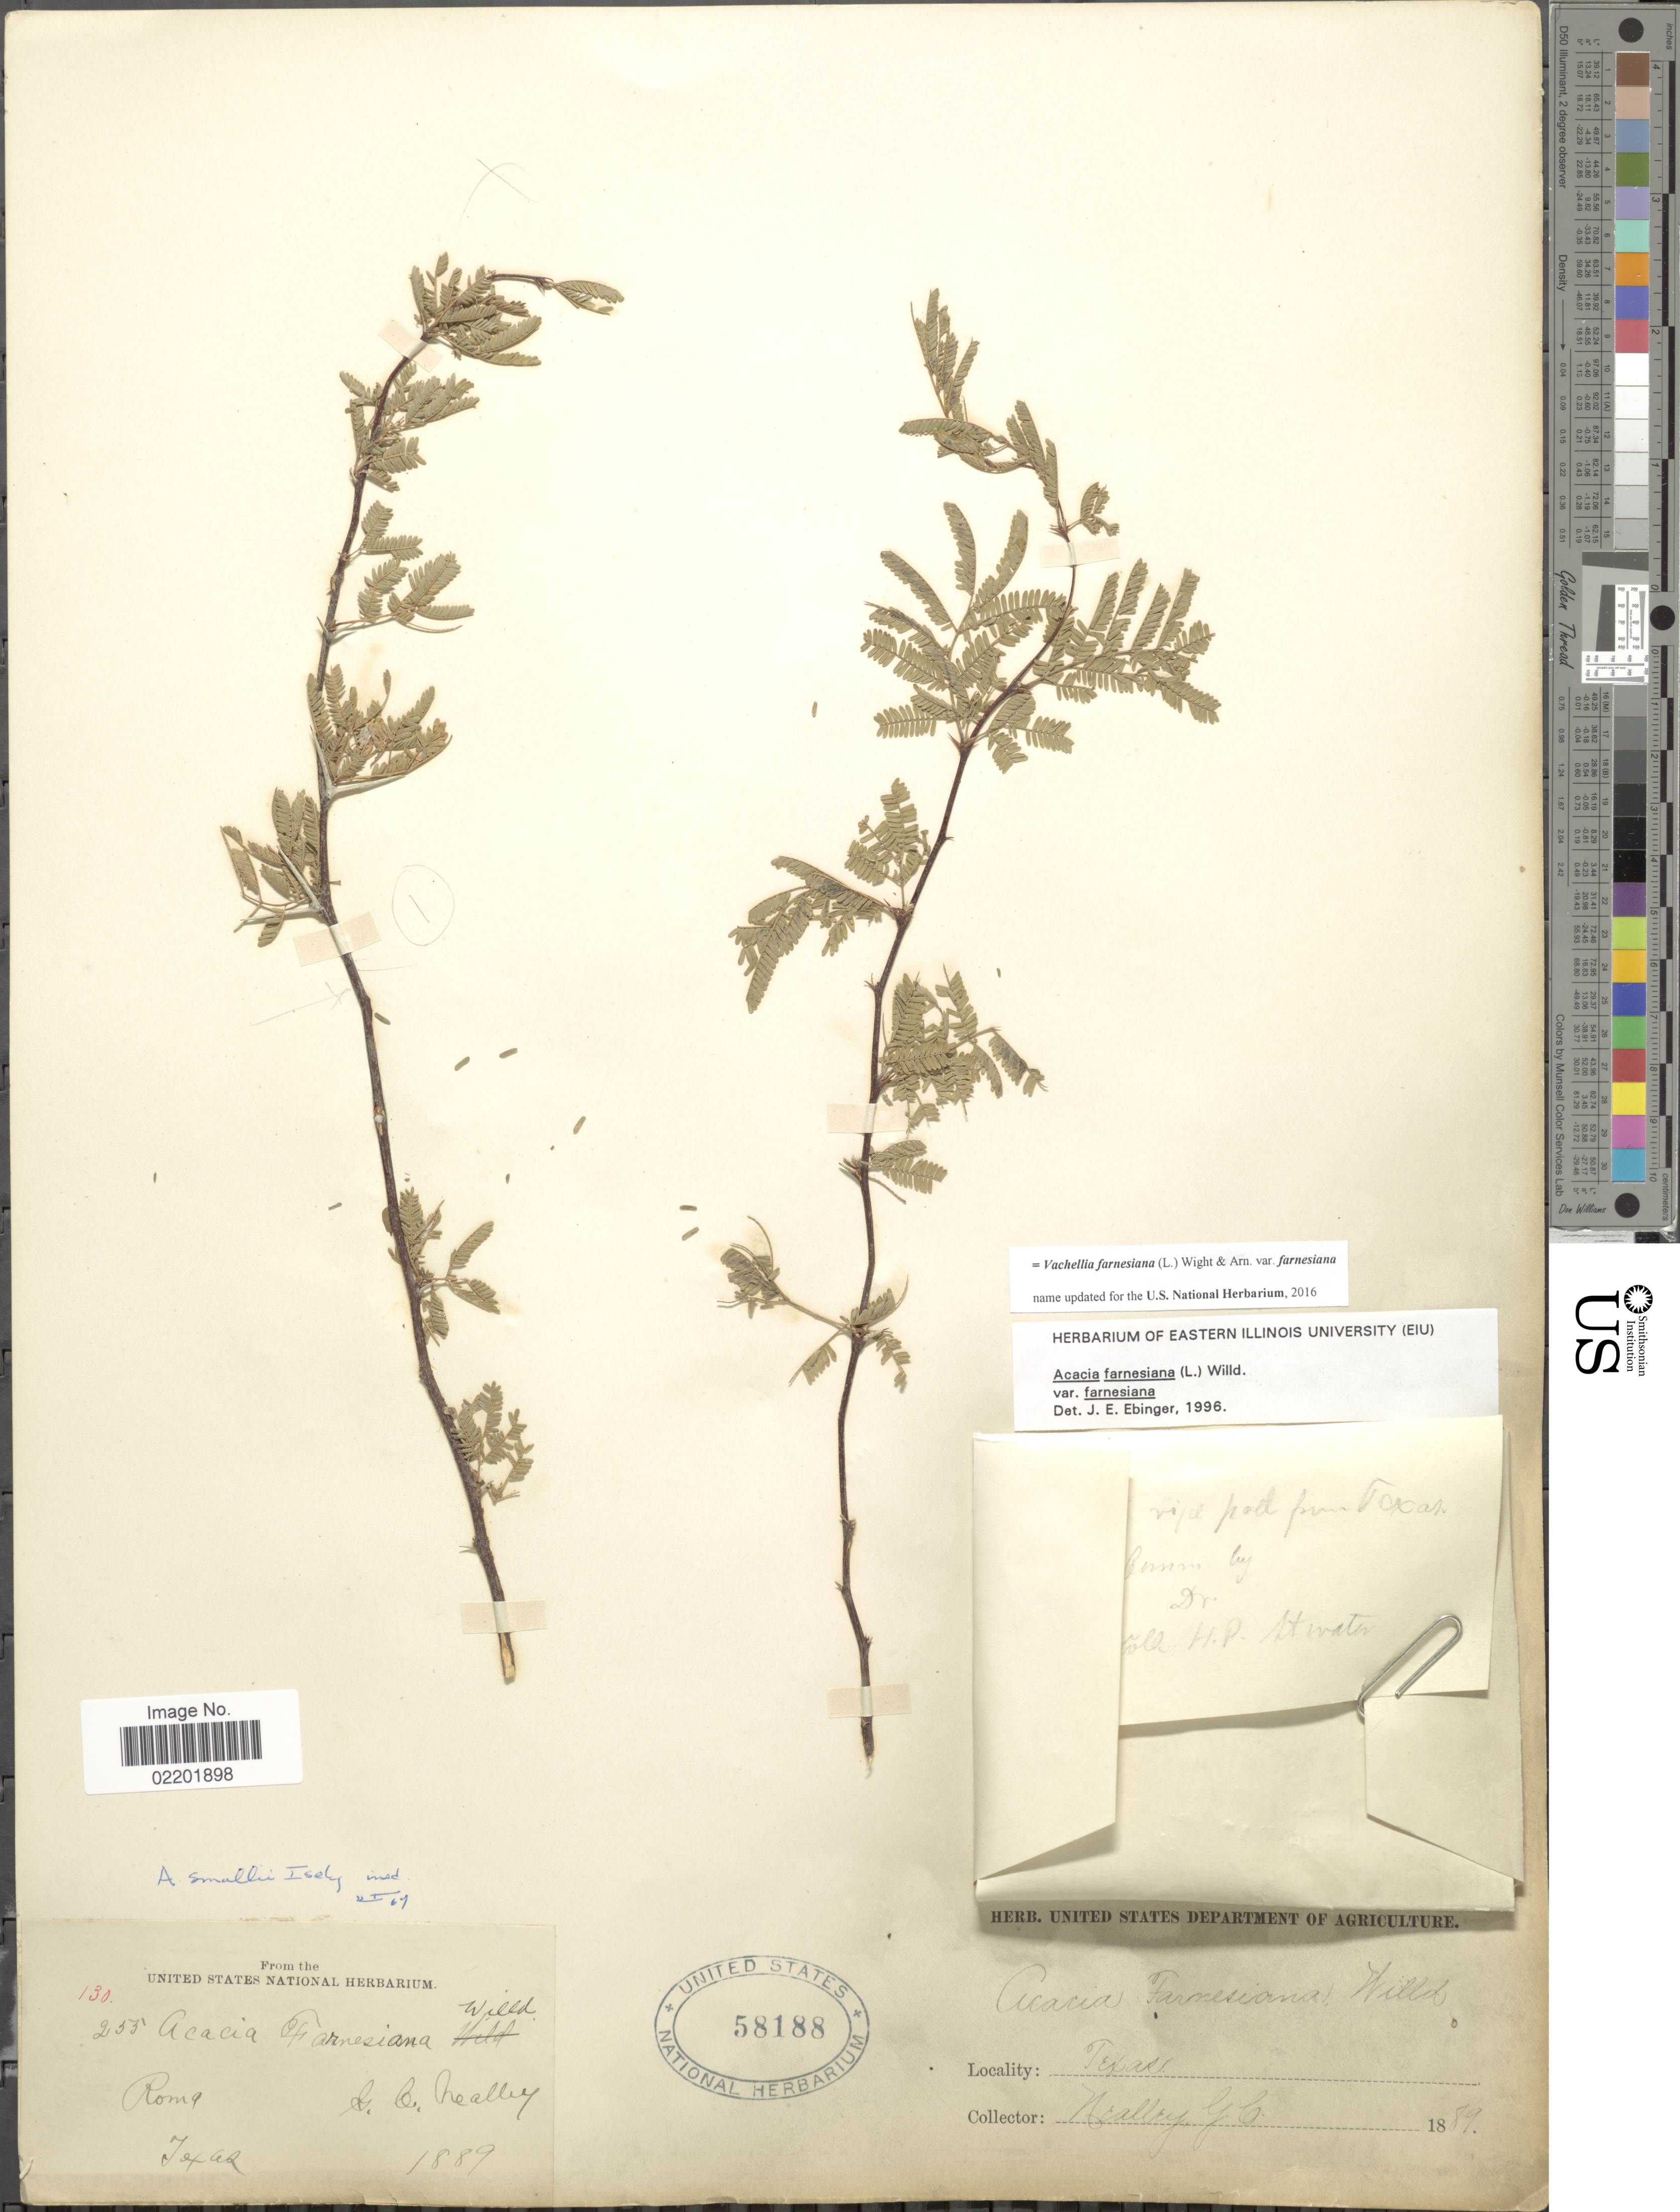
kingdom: Plantae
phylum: Tracheophyta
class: Magnoliopsida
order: Fabales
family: Fabaceae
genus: Vachellia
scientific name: Vachellia farnesiana var. farnesiana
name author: (L.) Wight & Arn.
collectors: G. C. Nealley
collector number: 255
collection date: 1889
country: United States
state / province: Texas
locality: Roma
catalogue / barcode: US 58188